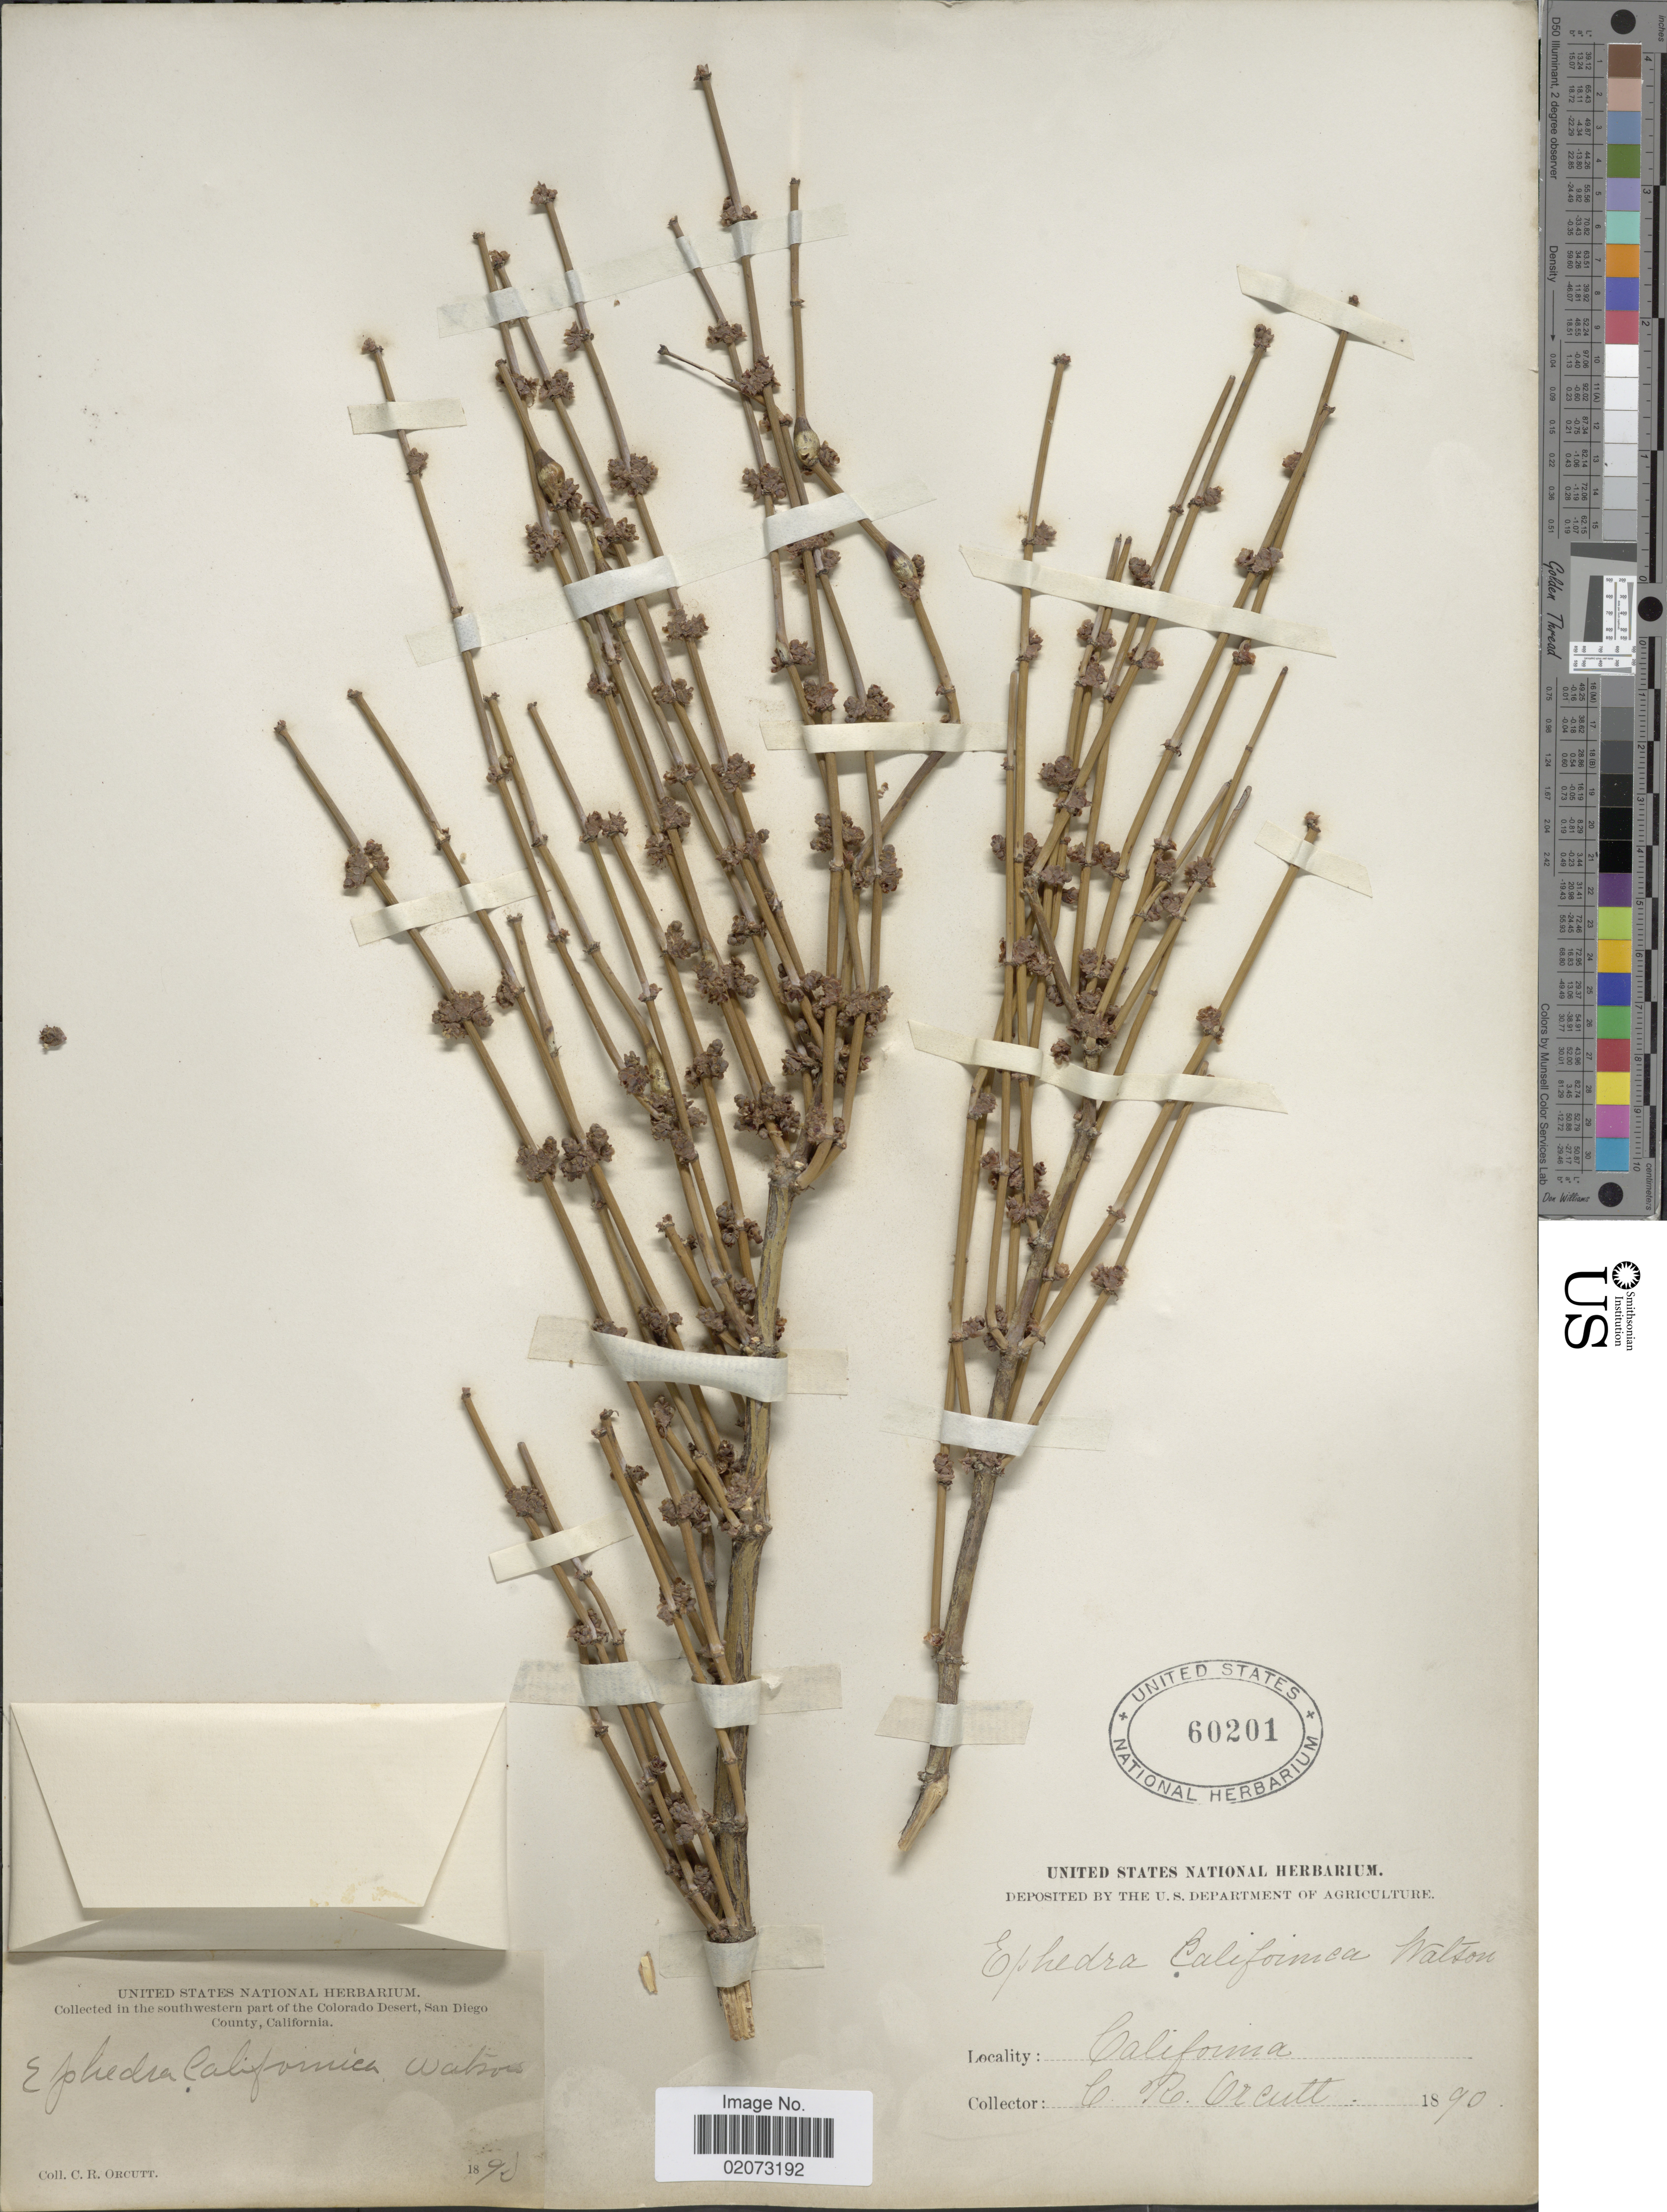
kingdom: Plantae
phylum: Tracheophyta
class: Gnetopsida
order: Ephedrales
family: Ephedraceae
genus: Ephedra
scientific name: Ephedra californica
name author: S. Watson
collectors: C. R. Orcutt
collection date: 1890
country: United States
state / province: California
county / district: San Diego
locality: Southwestern part of the Colorado Desert, San Diego County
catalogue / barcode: US 60201